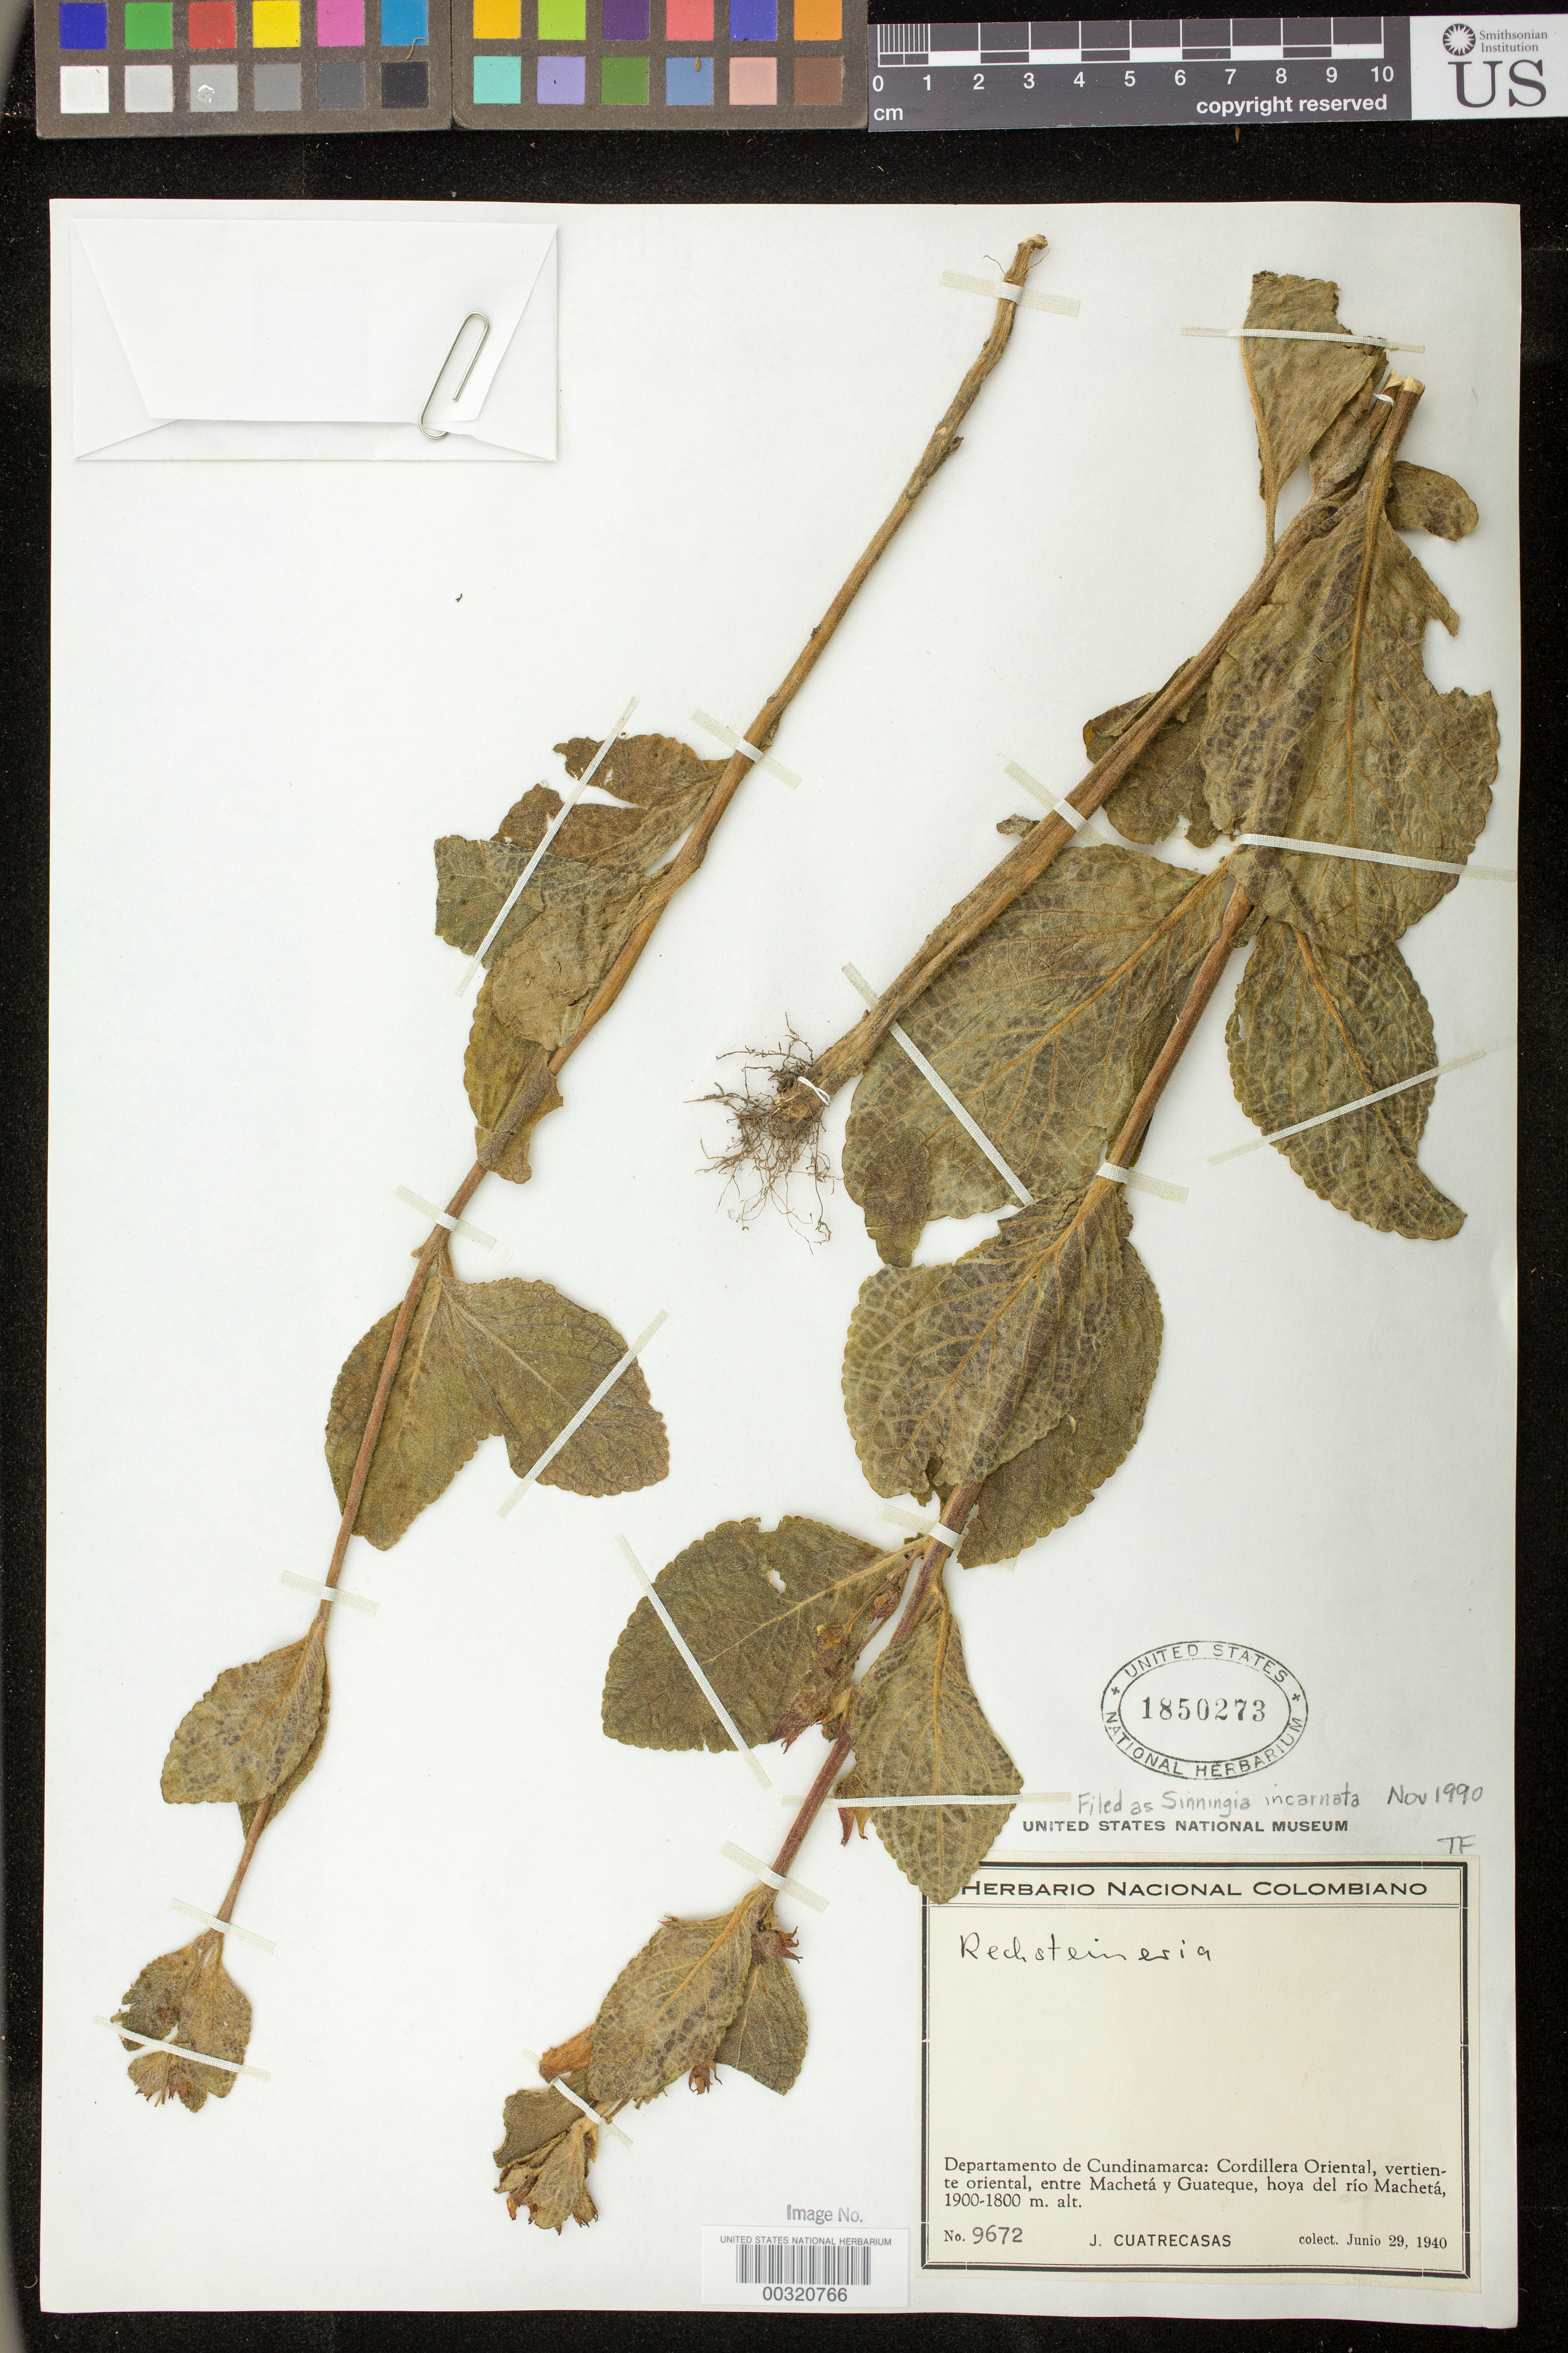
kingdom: Plantae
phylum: Tracheophyta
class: Magnoliopsida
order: Lamiales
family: Gesneriaceae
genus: Sinningia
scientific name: Sinningia incarnata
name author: (Aubl.) D.L. Denham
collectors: J. Cuatrecasas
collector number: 9672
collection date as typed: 29 Jun 1940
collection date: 1940-06-29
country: Colombia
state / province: Cundinamarca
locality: Cordillera Oriental, vertiente oriental, entre Machedta y Guateque, hoya del rio Macheta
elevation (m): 1800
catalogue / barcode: US 1850273